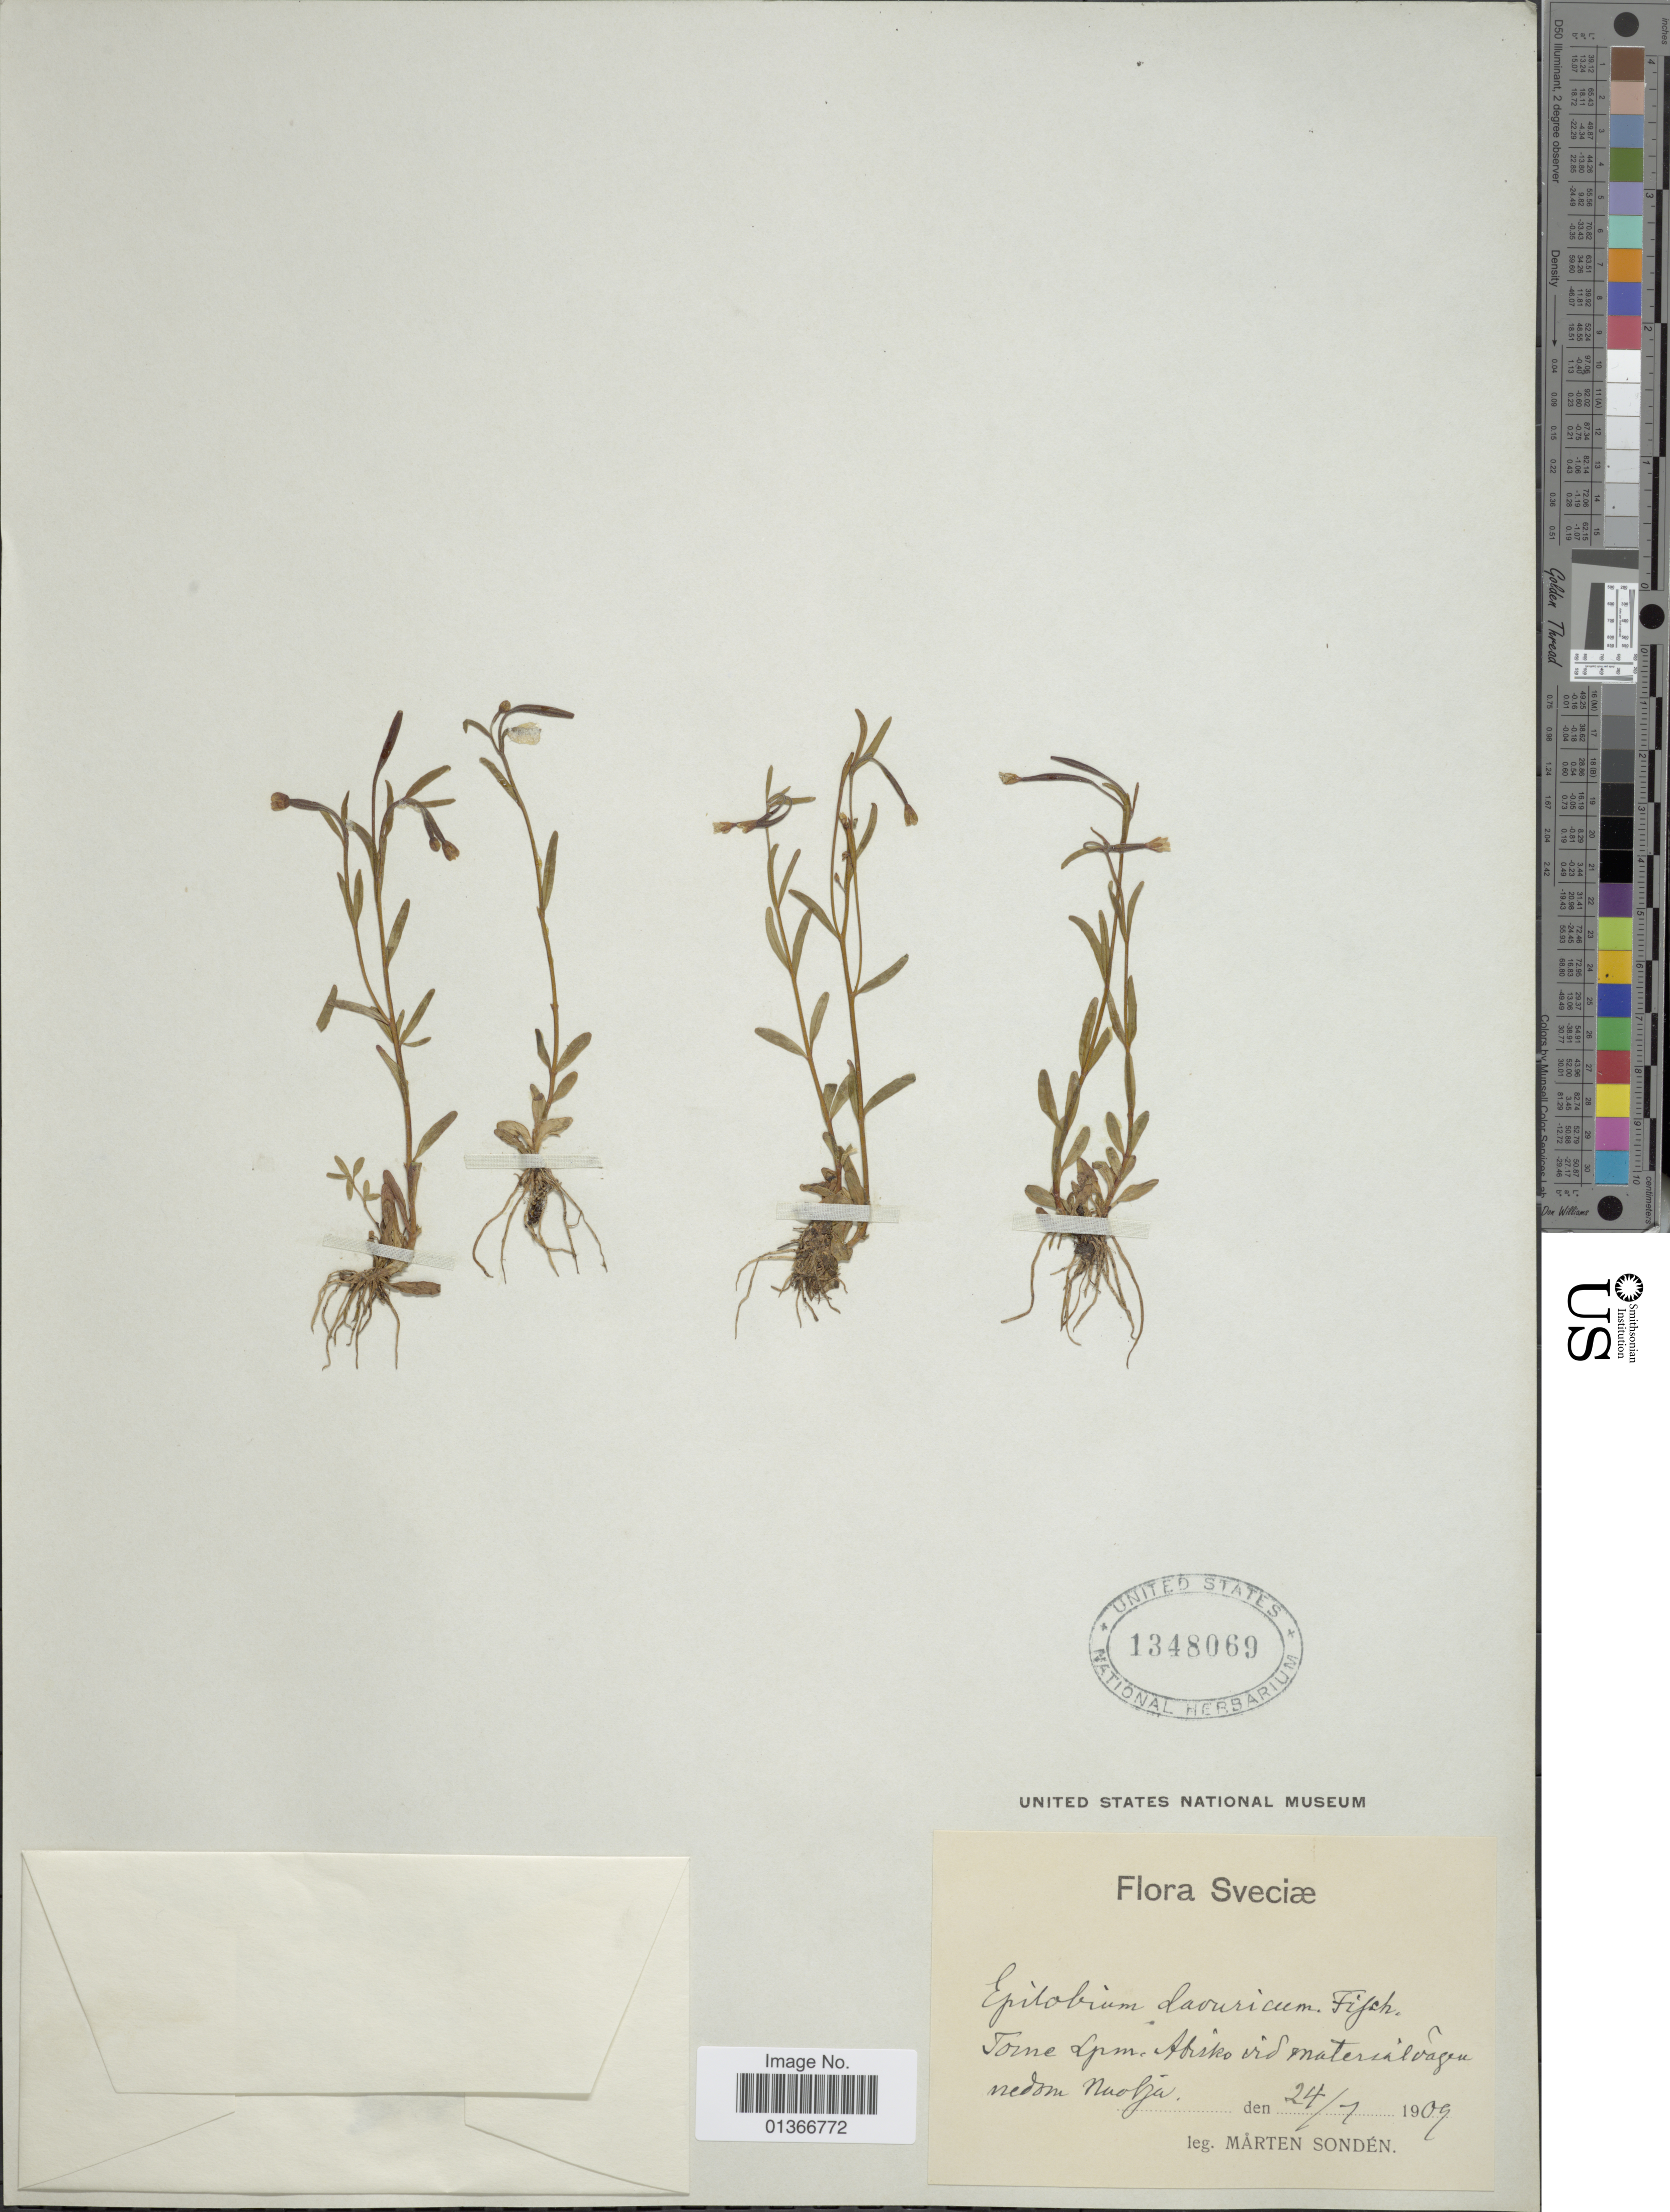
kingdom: Plantae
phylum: Tracheophyta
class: Magnoliopsida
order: Myrtales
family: Onagraceae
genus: Epilobium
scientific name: Epilobium davuricum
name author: Fisch. ex Hornem.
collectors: M. Sondén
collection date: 1909-07-24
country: Sweden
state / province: Norrbotten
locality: Abisko vid materialvägen nedom Nuolja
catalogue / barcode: US 1348069